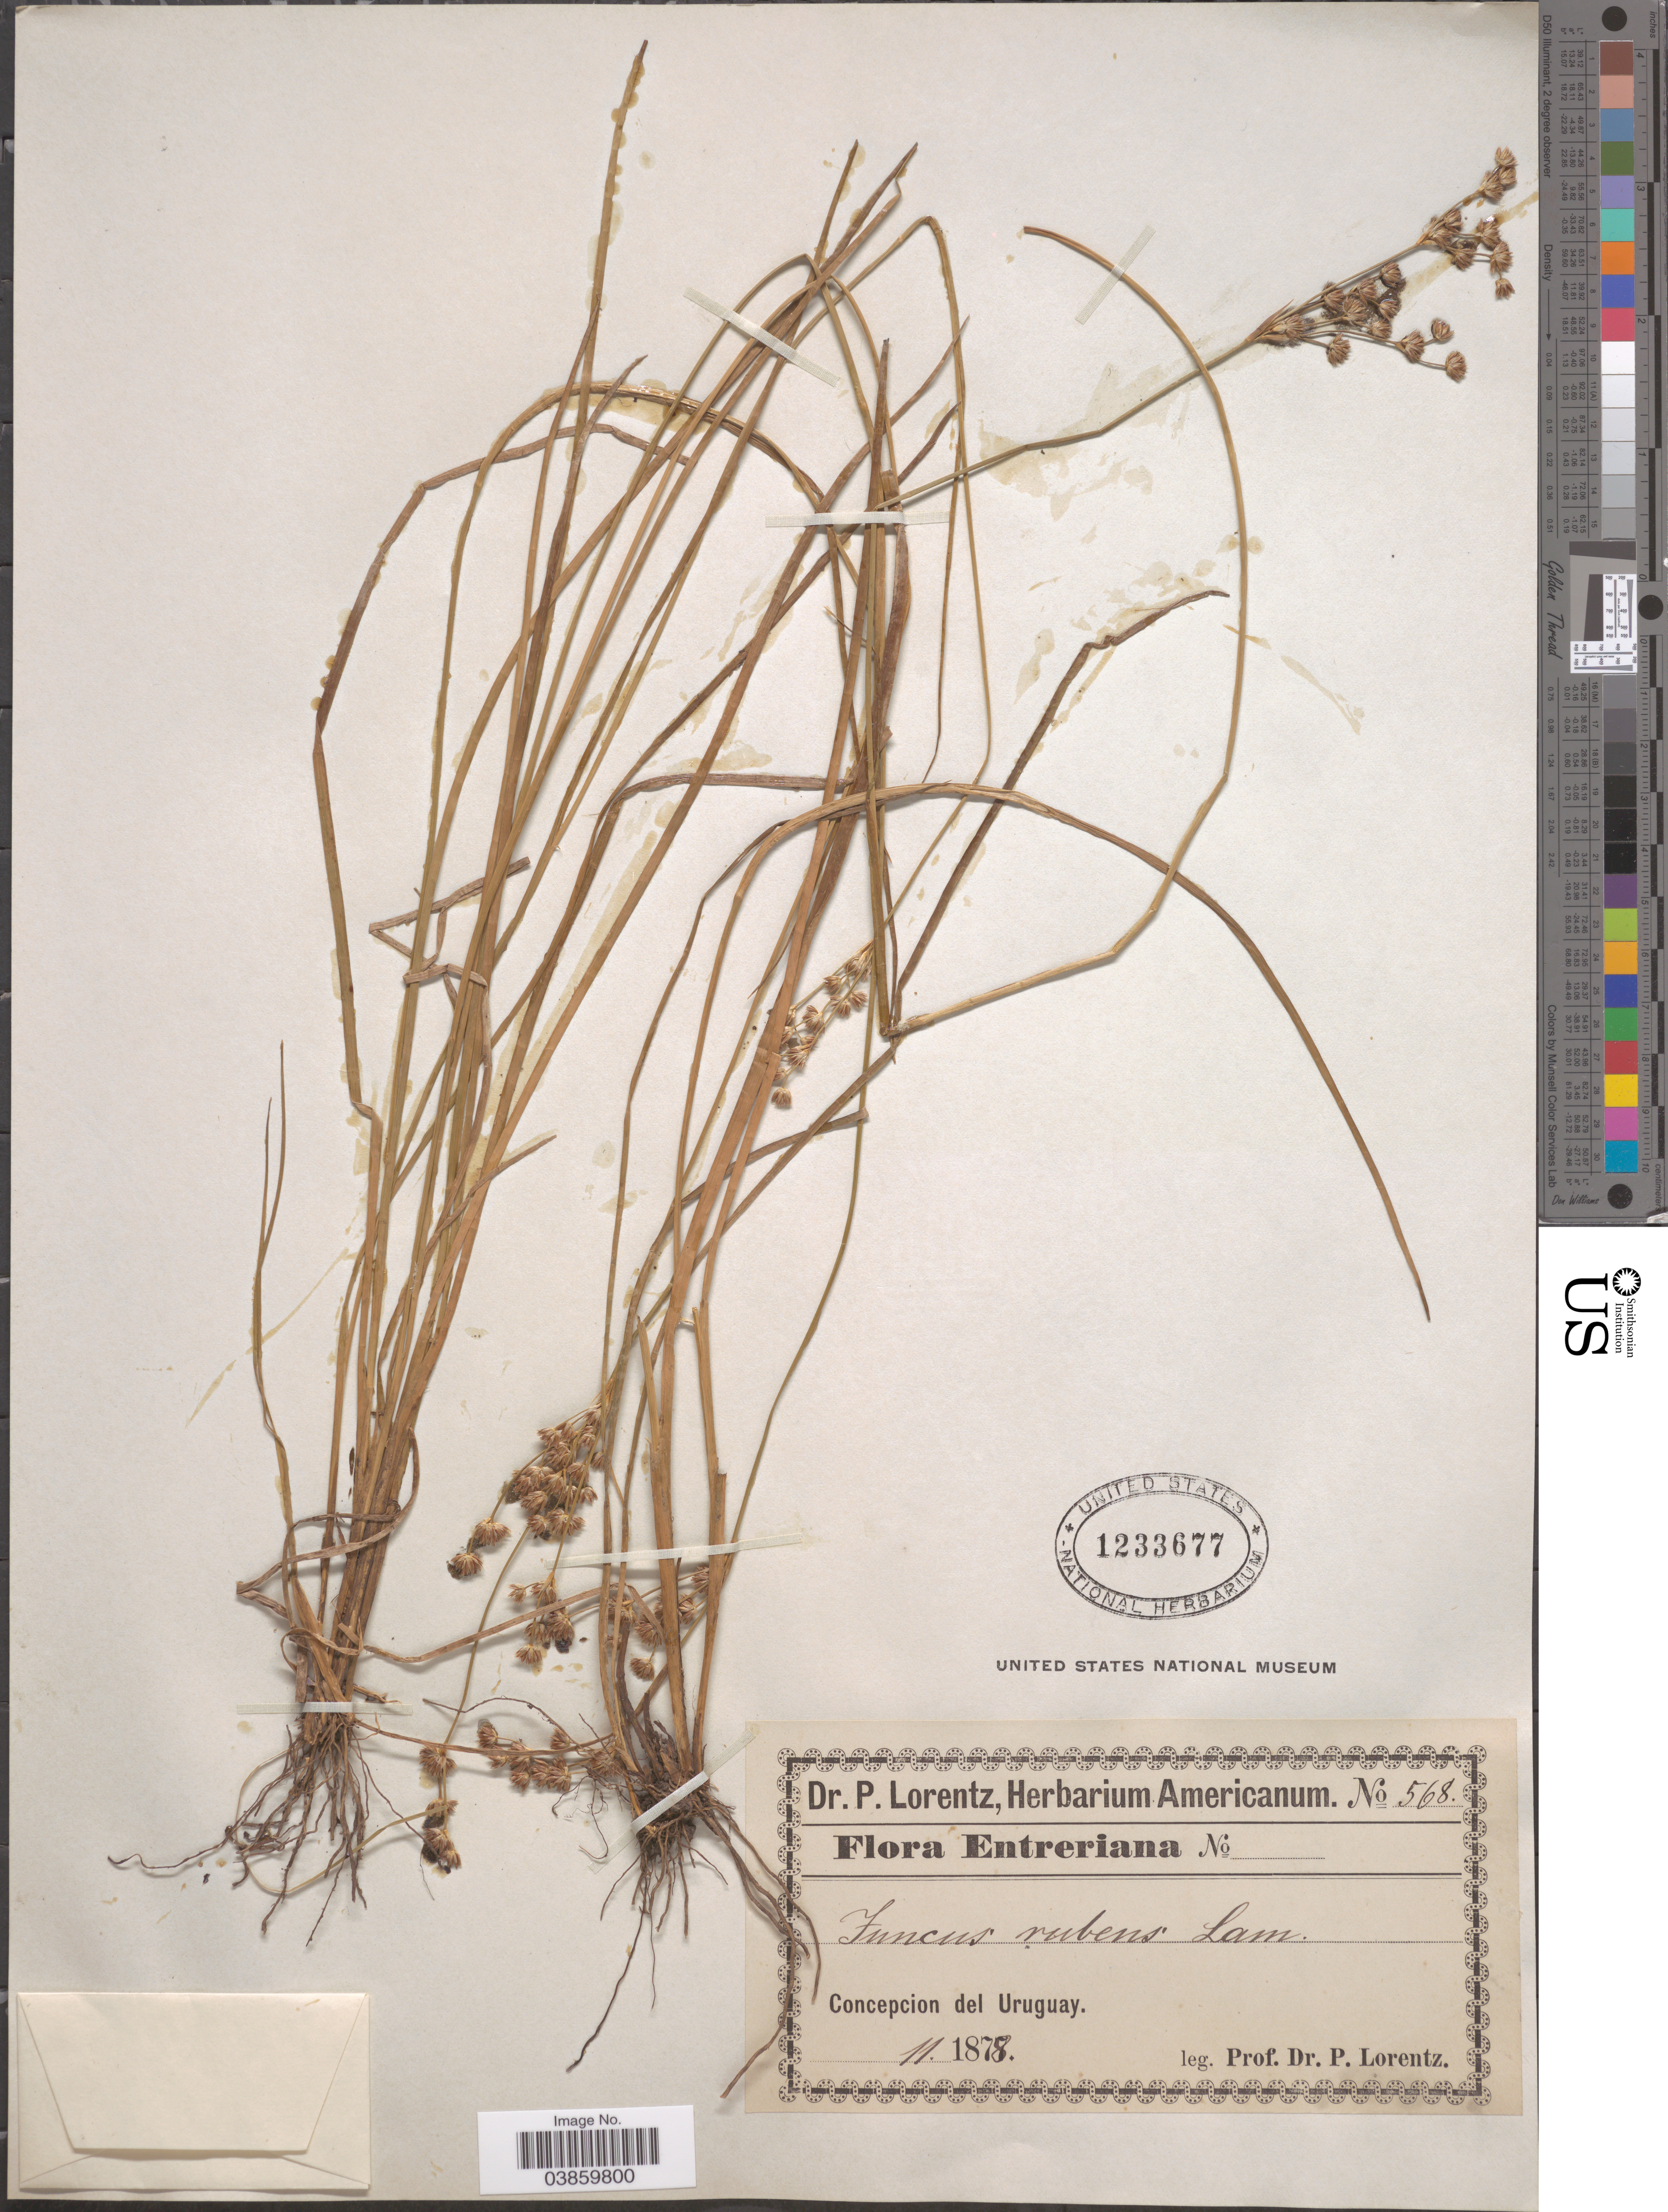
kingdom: Plantae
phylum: Tracheophyta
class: Liliopsida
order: Poales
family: Juncaceae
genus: Juncus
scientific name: Juncus rubens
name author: Lam.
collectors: P. G. Lorentz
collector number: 568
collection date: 1878-11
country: Uruguay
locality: Entreriana. Concepcion del Uruguay.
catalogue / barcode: US 1233677